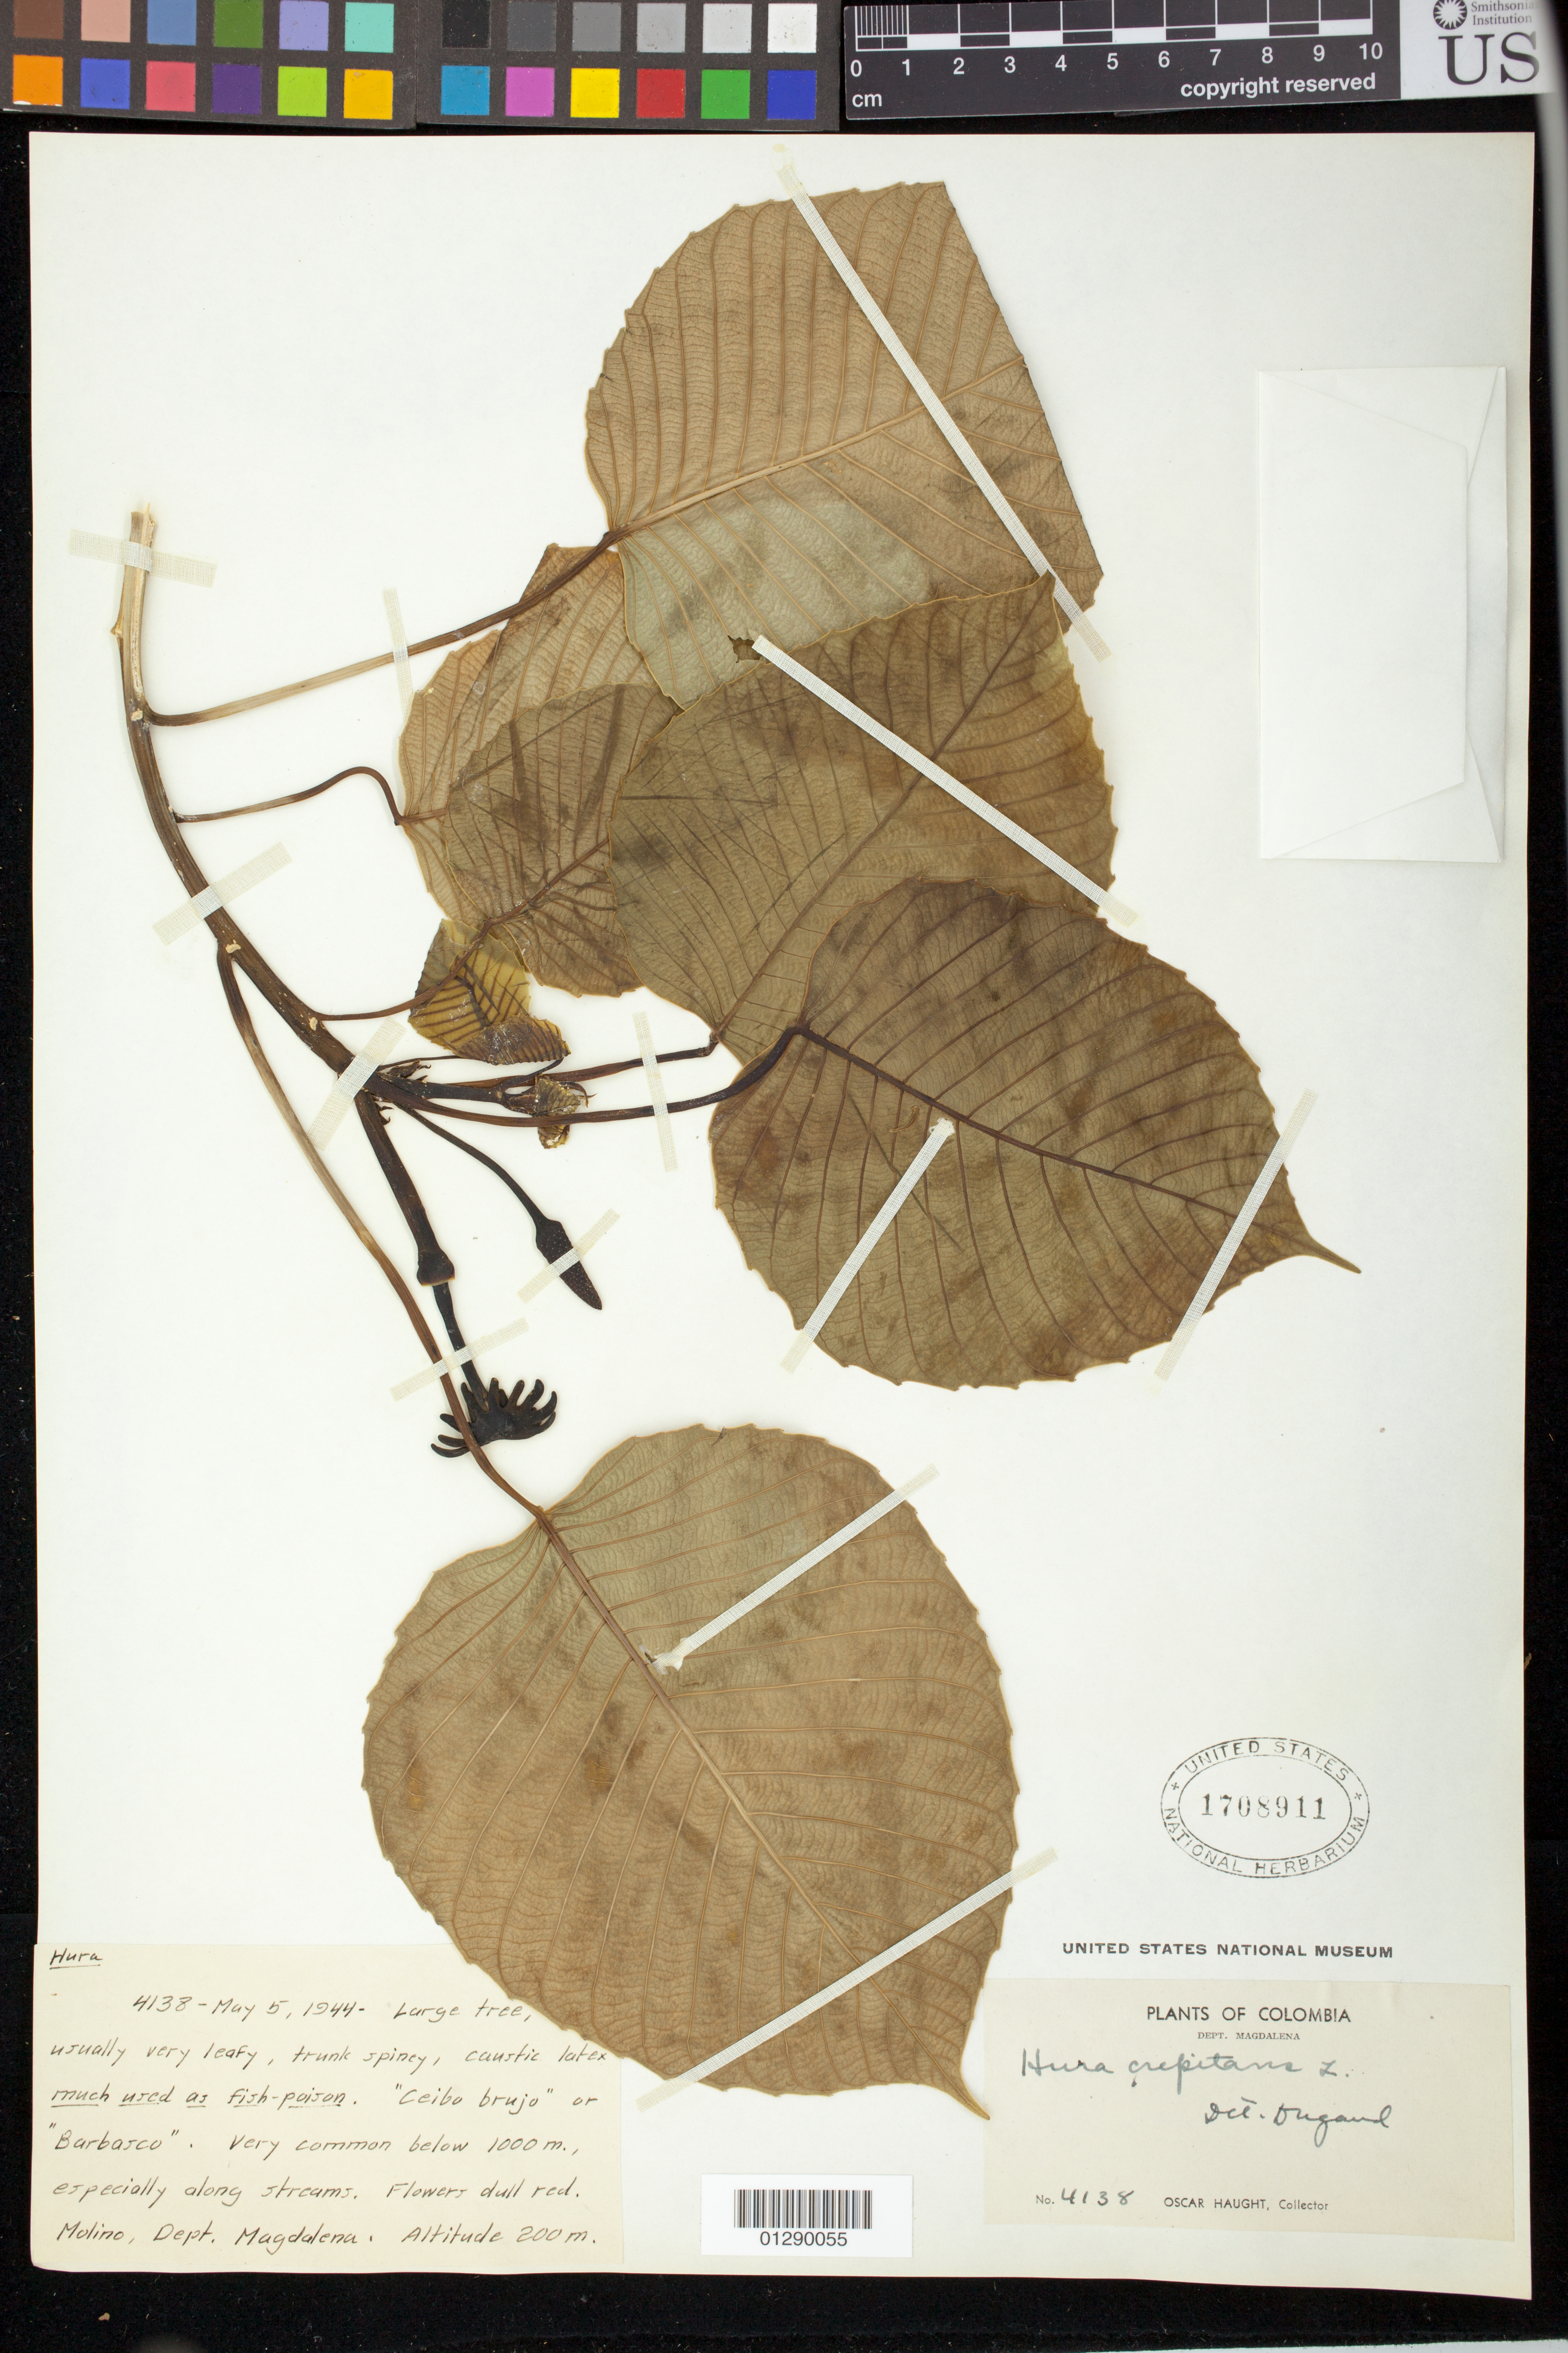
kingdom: Plantae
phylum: Tracheophyta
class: Magnoliopsida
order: Malpighiales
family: Euphorbiaceae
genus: Hura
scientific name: Hura crepitans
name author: L.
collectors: O. Haught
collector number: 4138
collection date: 1944-05-05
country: Colombia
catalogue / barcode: US 1708911